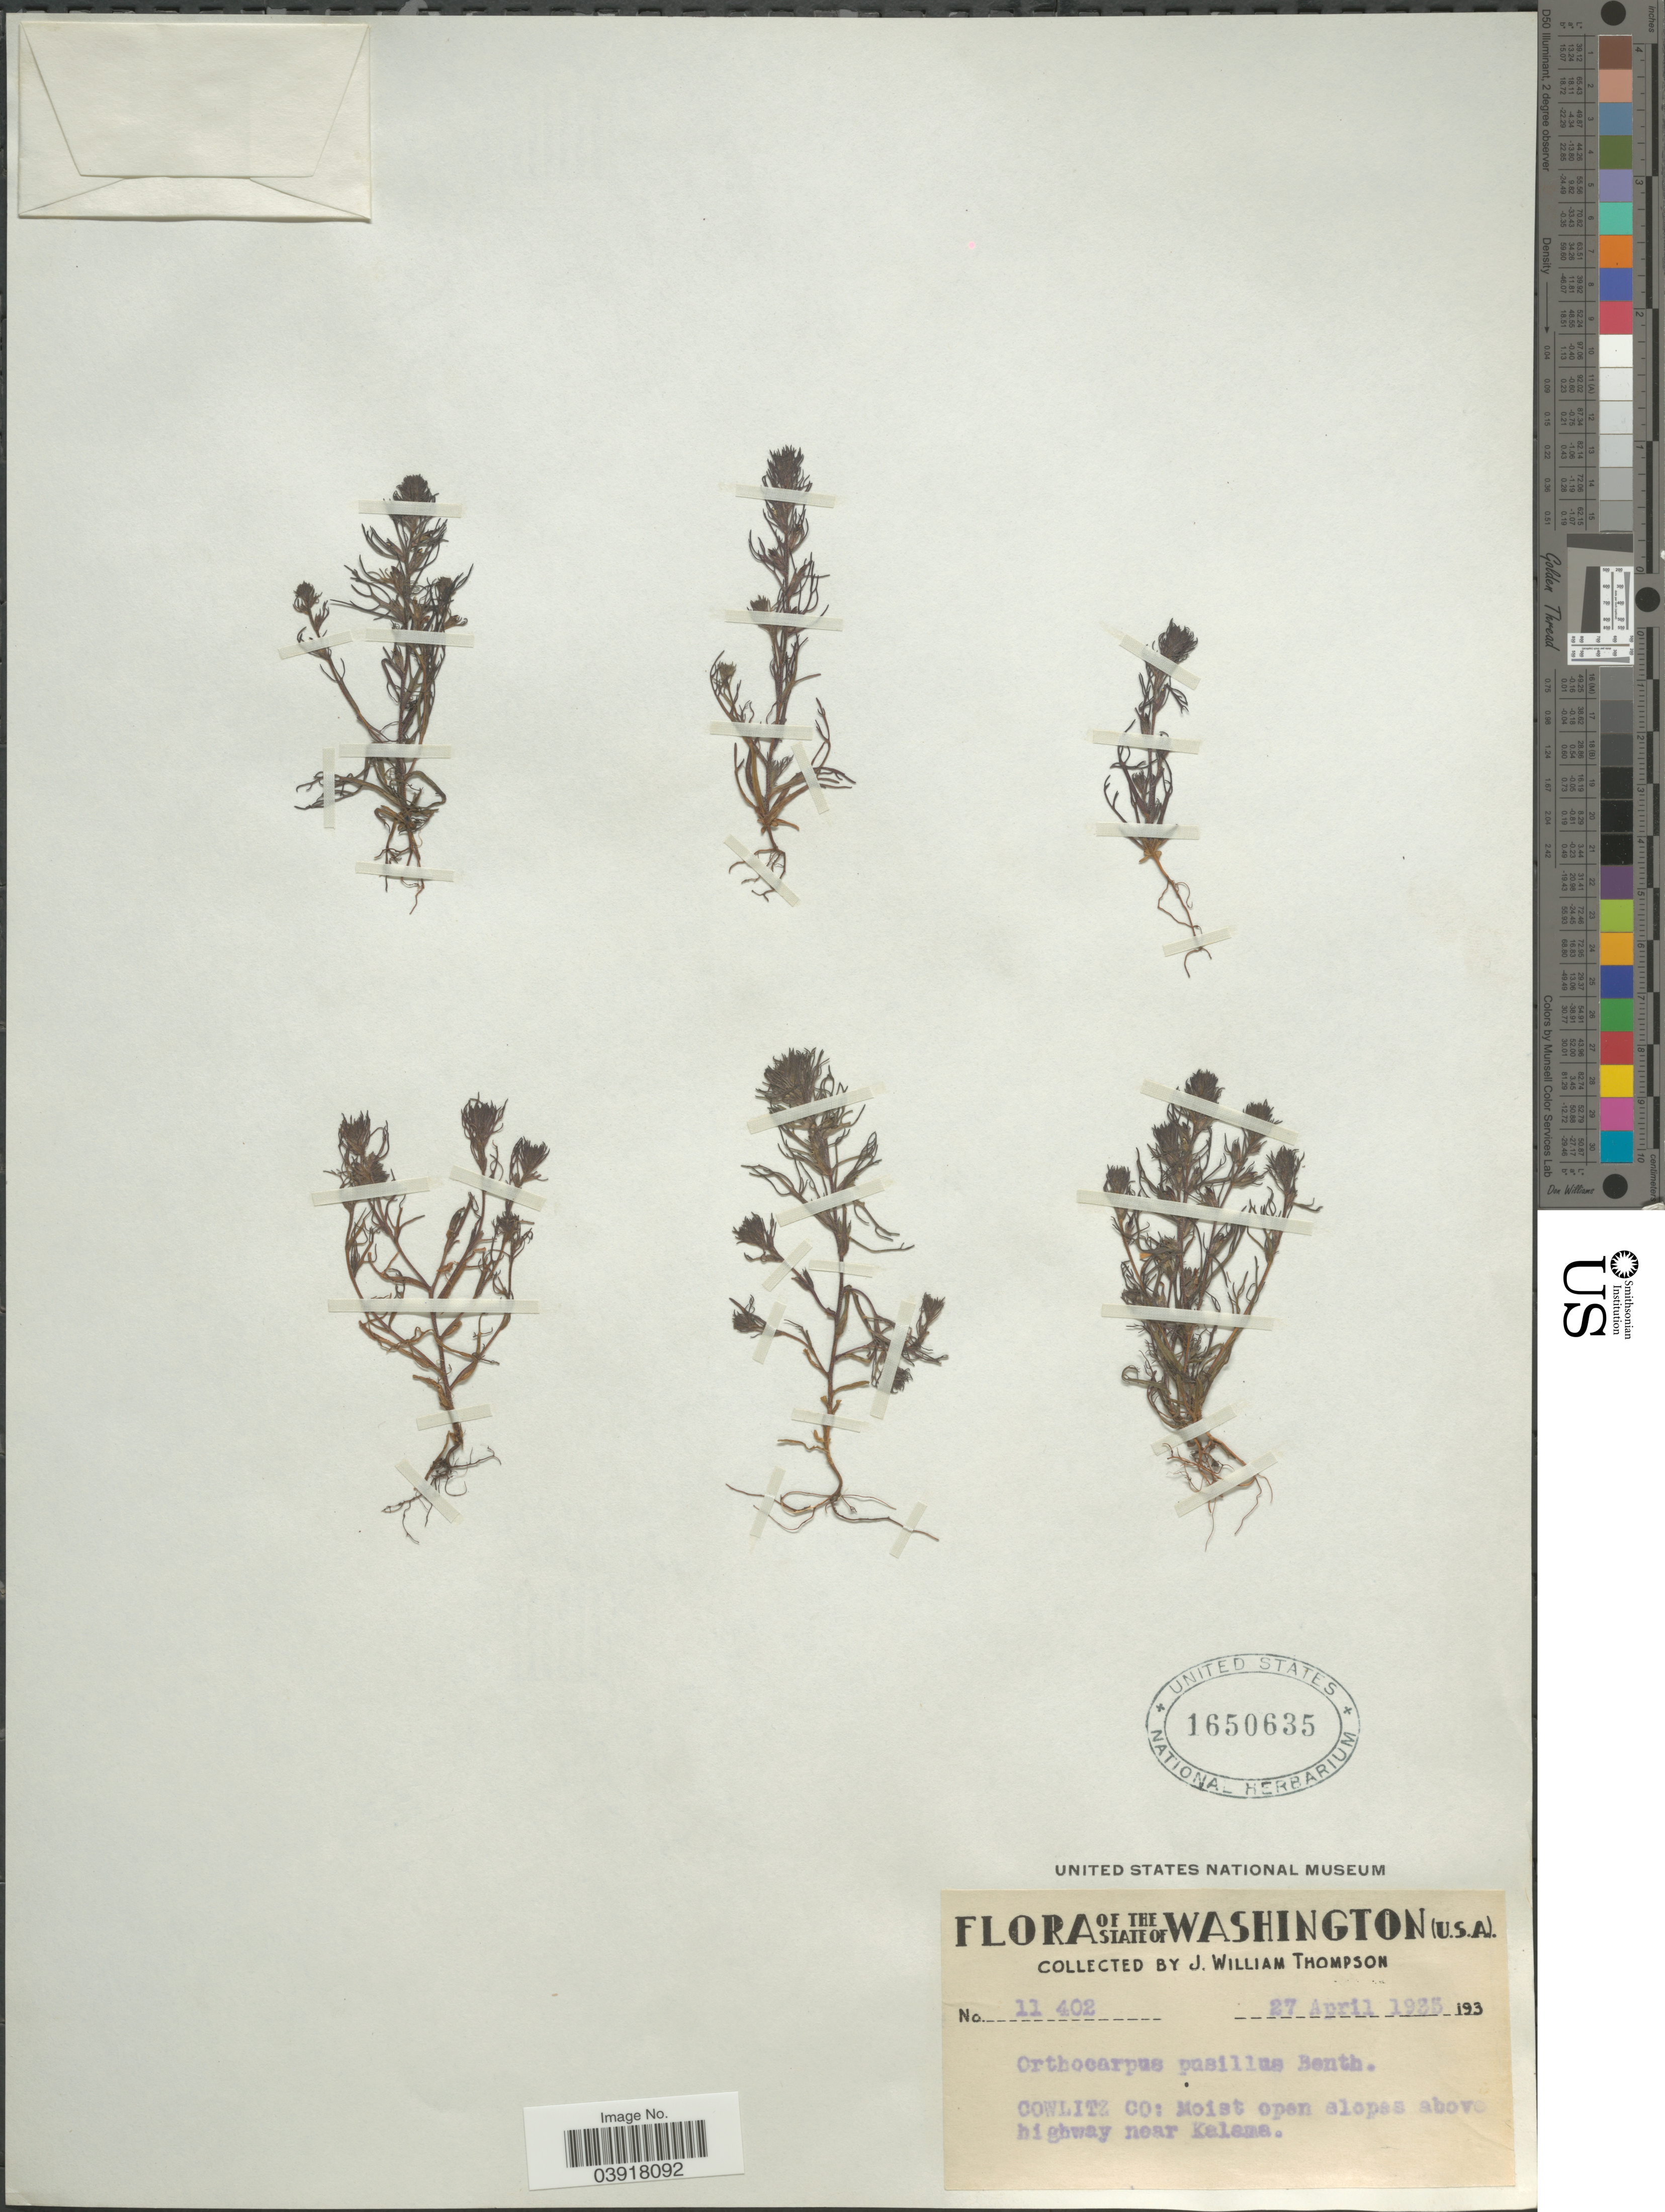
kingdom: Plantae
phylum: Tracheophyta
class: Magnoliopsida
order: Lamiales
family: Orobanchaceae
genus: Orthocarpus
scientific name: Orthocarpus pusillus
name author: Benth.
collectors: J. W. Thompson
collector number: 11402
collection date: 1935-04-27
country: United States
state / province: Washington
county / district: Cowlitz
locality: Cowlitz Co: Moist open slopes above highway near Kalama.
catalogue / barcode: US 1650635